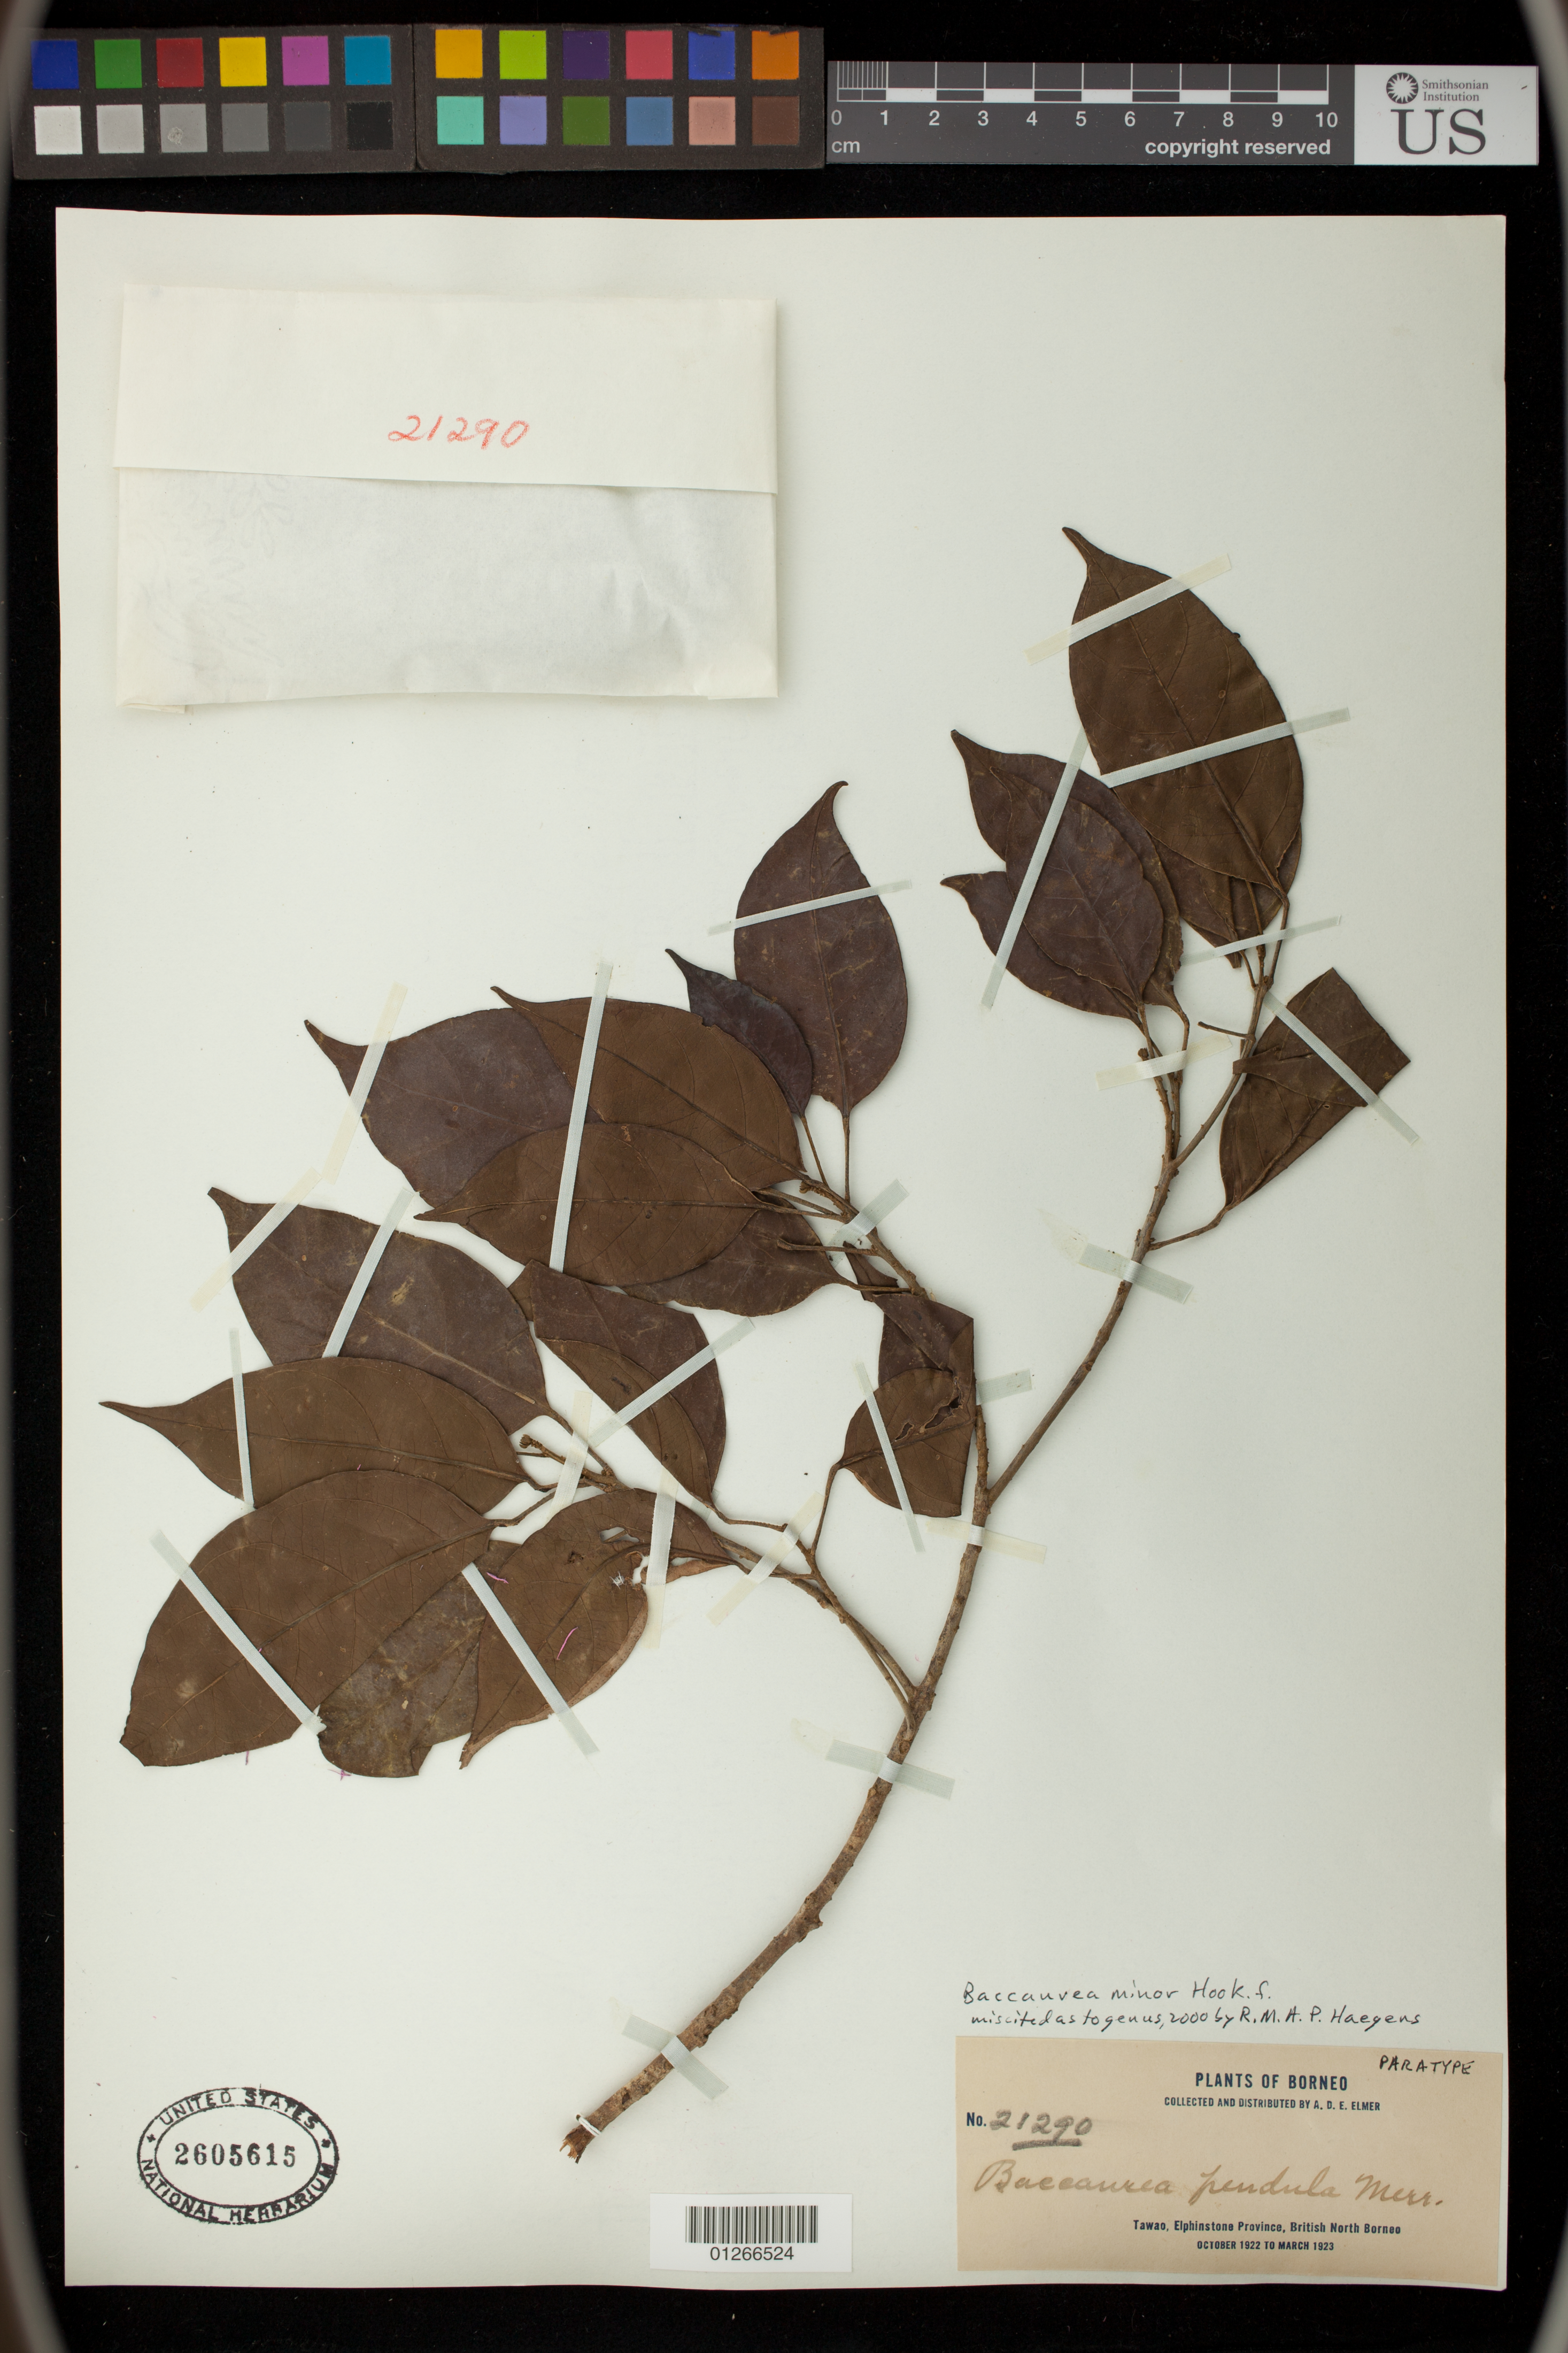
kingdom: Plantae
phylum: Tracheophyta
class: Magnoliopsida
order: Malpighiales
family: Phyllanthaceae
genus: Baccaurea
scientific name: Baccaurea minor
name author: Hook. f.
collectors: A. D. E. Elmer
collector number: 21290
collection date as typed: Oct 1922 to -- Mar 1923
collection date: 1922-10/1923-03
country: Malaysia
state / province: Sabah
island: Borneo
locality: Tawao, Elphinstone Province, British North Borneo.